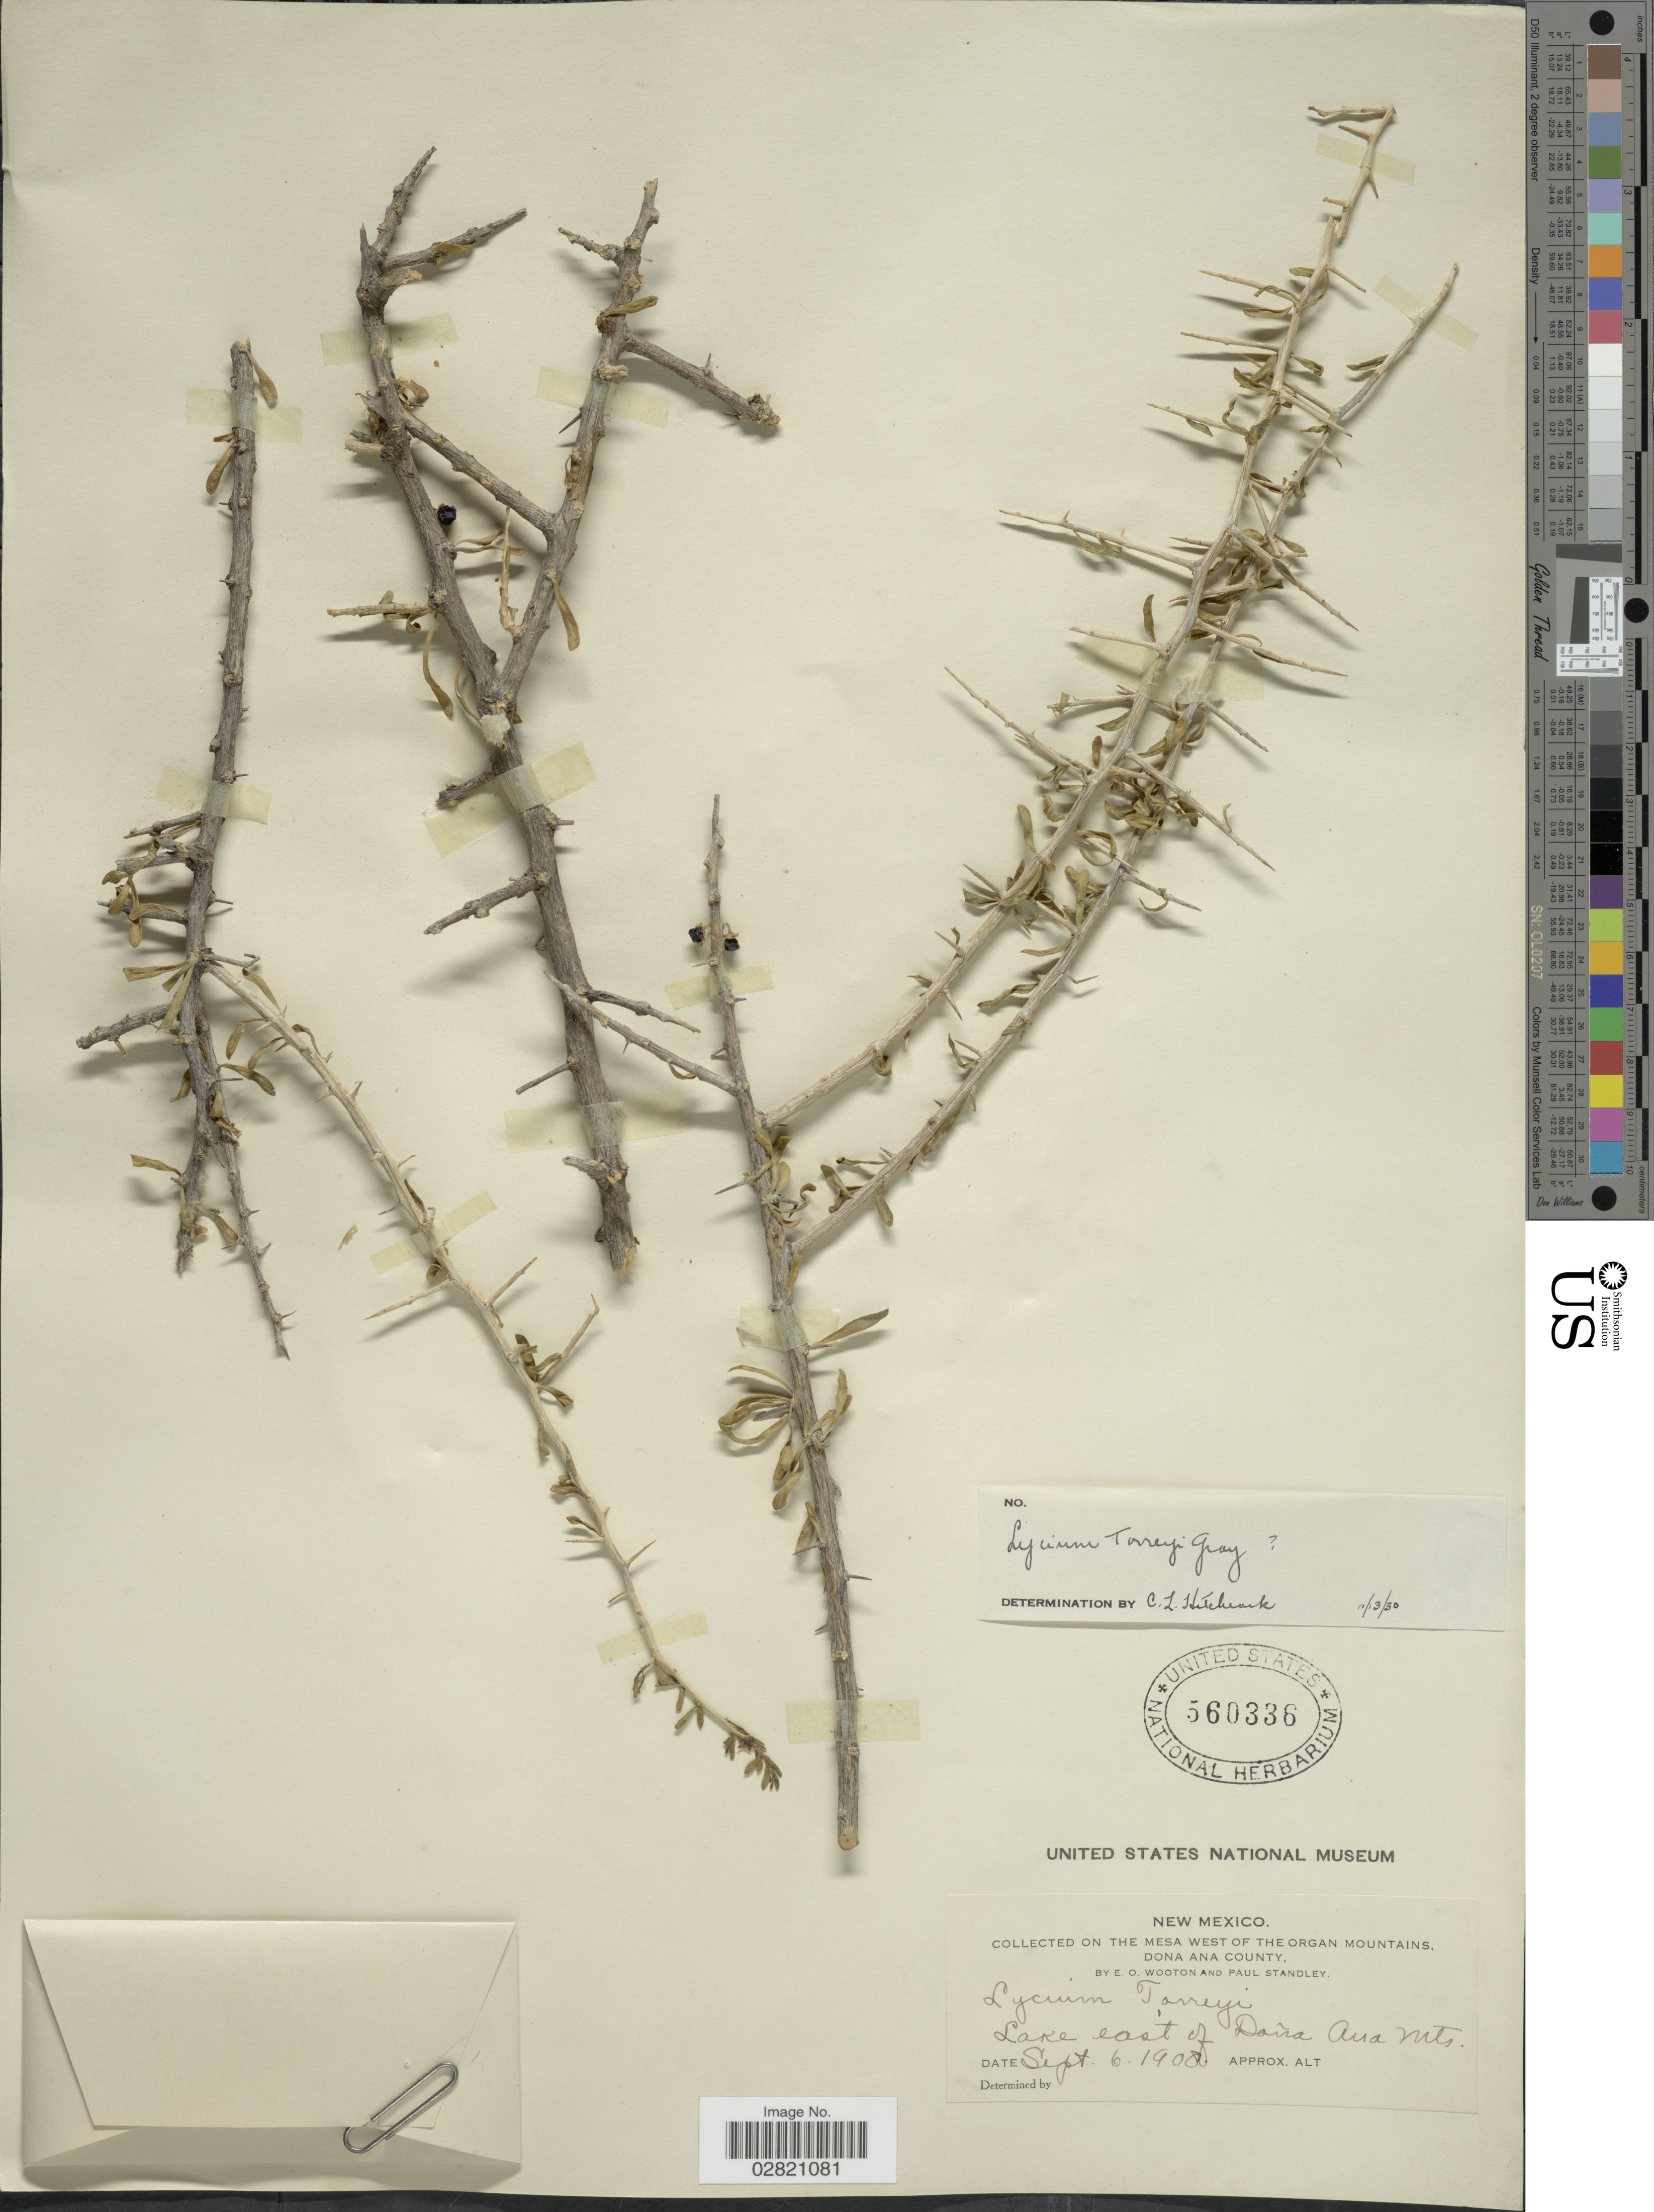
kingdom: Plantae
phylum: Tracheophyta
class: Magnoliopsida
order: Solanales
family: Solanaceae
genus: Lycium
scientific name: Lycium torreyi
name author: A. Gray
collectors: E. O. Wooton & P. C. Standley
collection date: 1908-09-06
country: United States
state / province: New Mexico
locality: On the Mesa West of the Organ Mountains. Dona Ana County. Lake east of Doña Ana Mts.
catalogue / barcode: US 560336